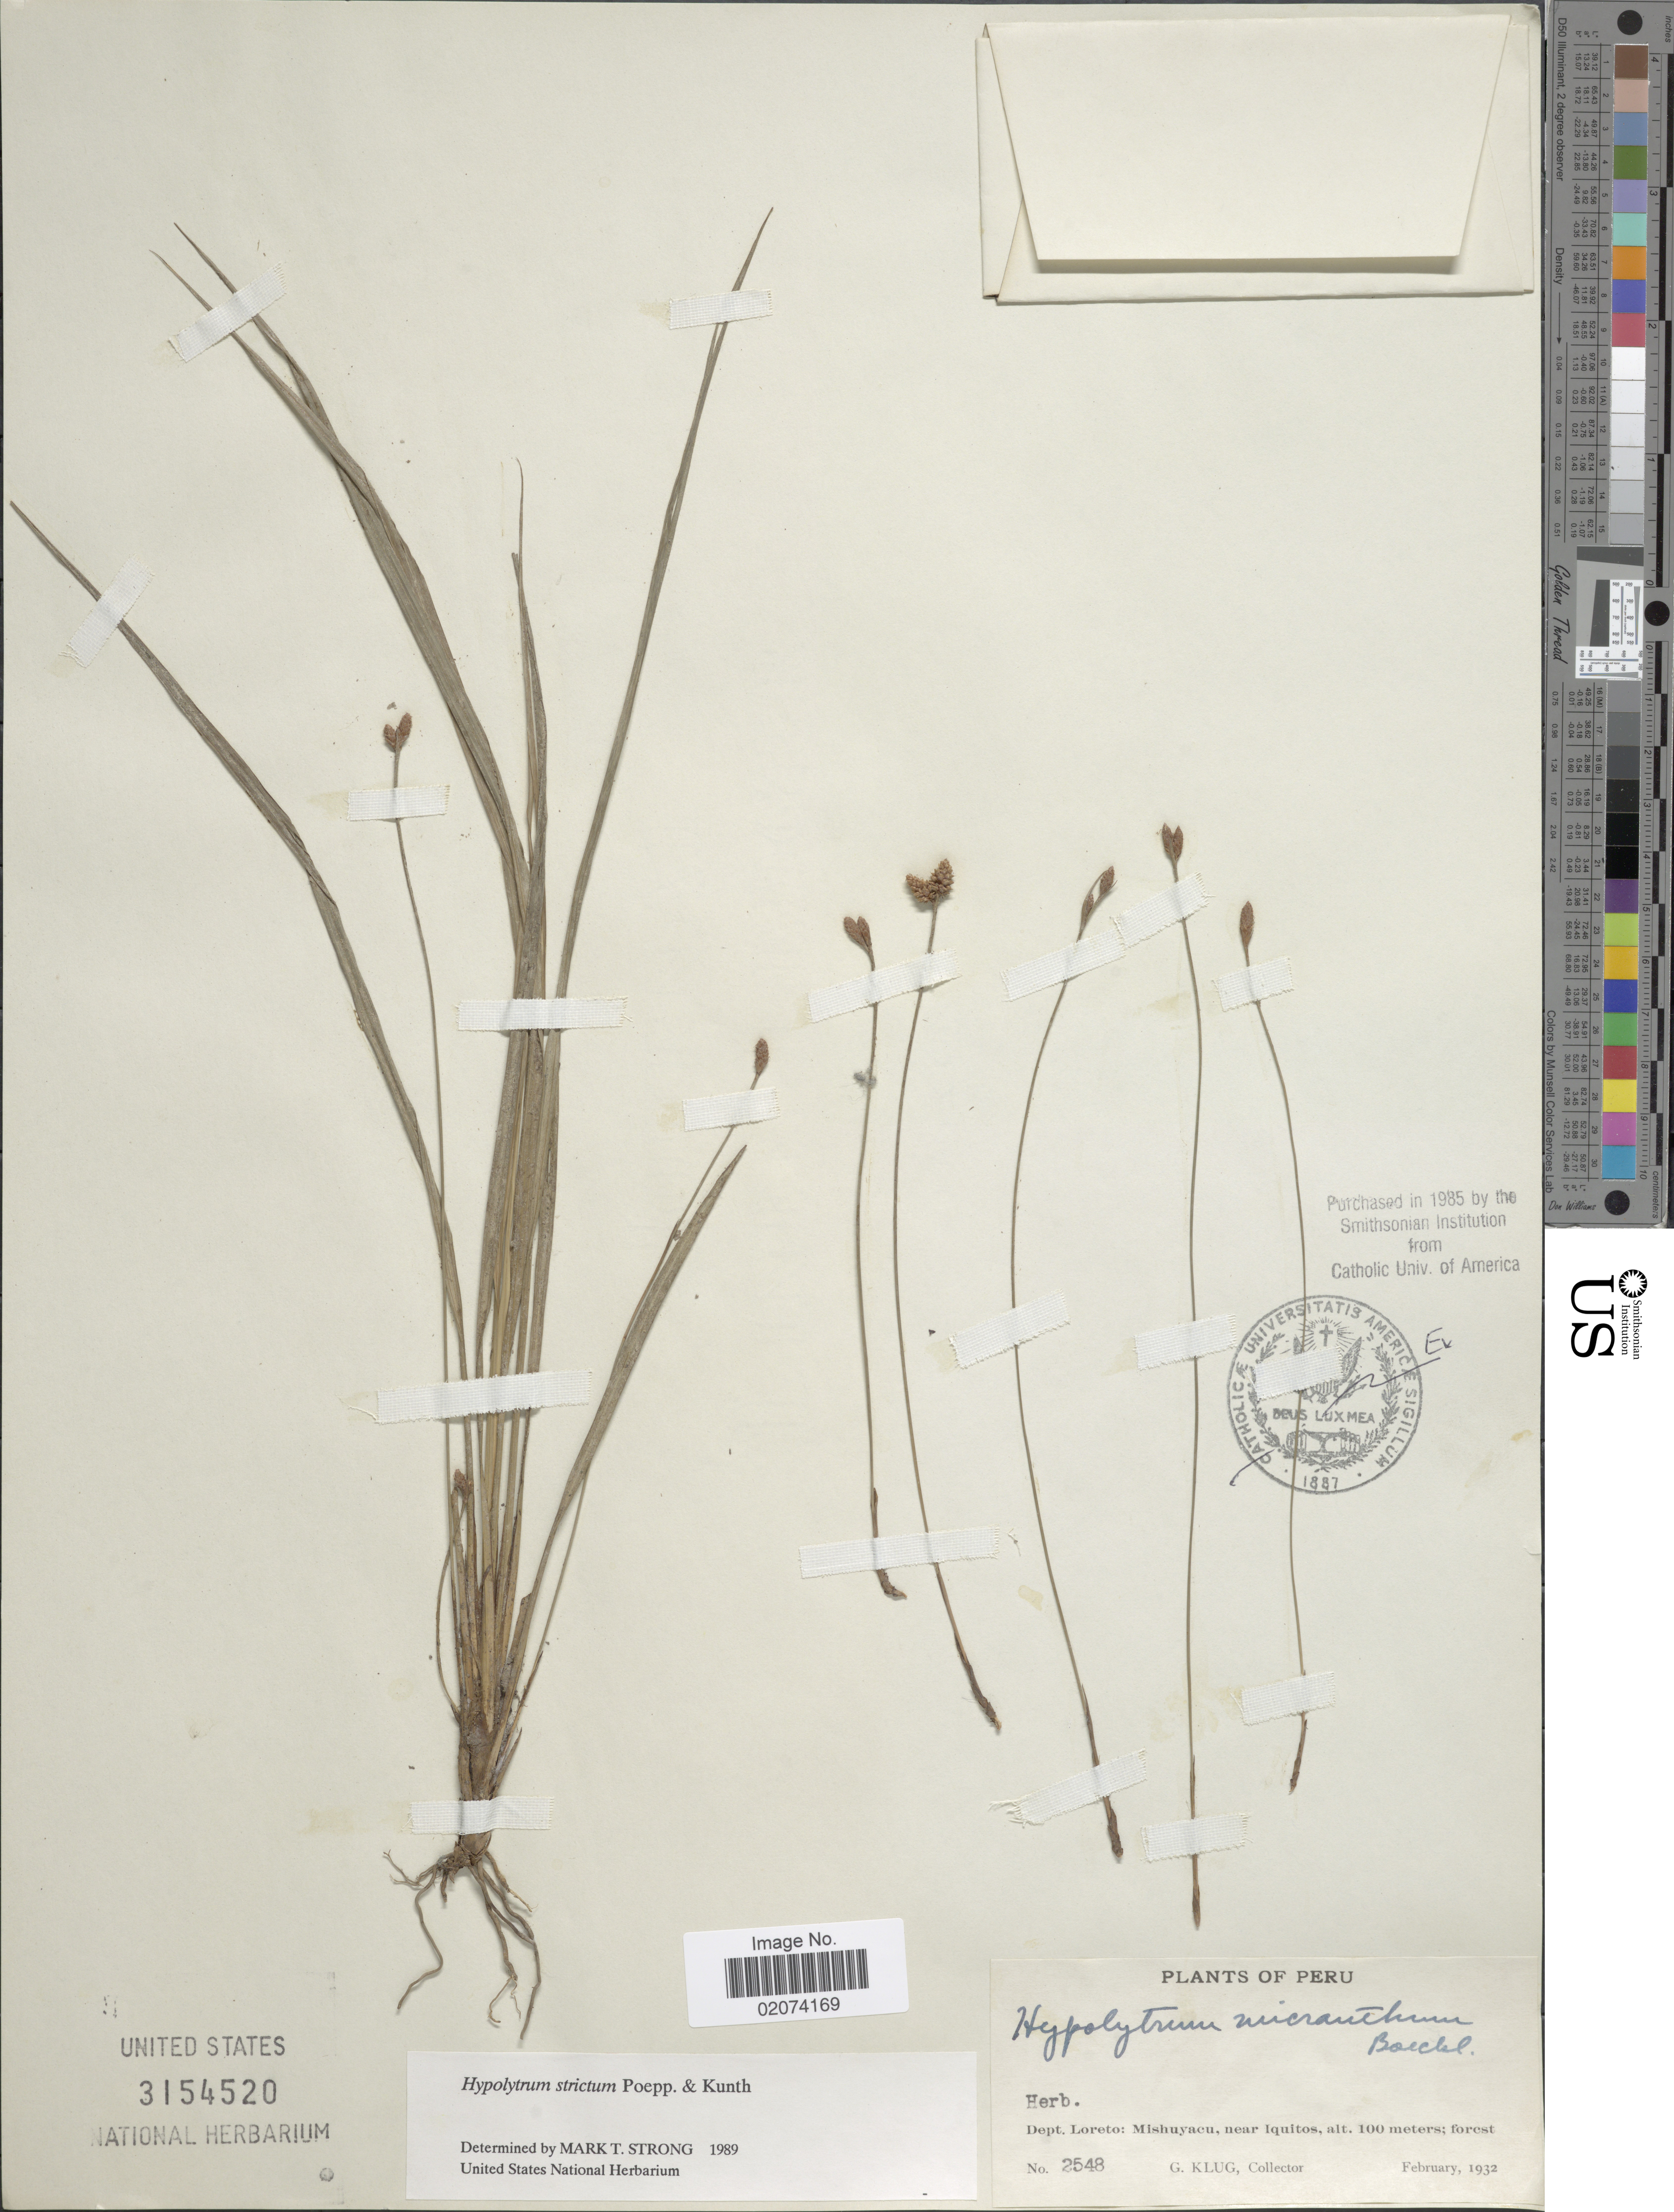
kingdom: Plantae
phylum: Tracheophyta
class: Liliopsida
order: Poales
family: Cyperaceae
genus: Hypolytrum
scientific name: Hypolytrum strictum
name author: Poepp. & Kunth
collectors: G. Klug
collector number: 2548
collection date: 1932-02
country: Peru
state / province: Loreto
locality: Dept. Loreto: Mishuyacu, near Iquitos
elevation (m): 100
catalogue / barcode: US 3154520